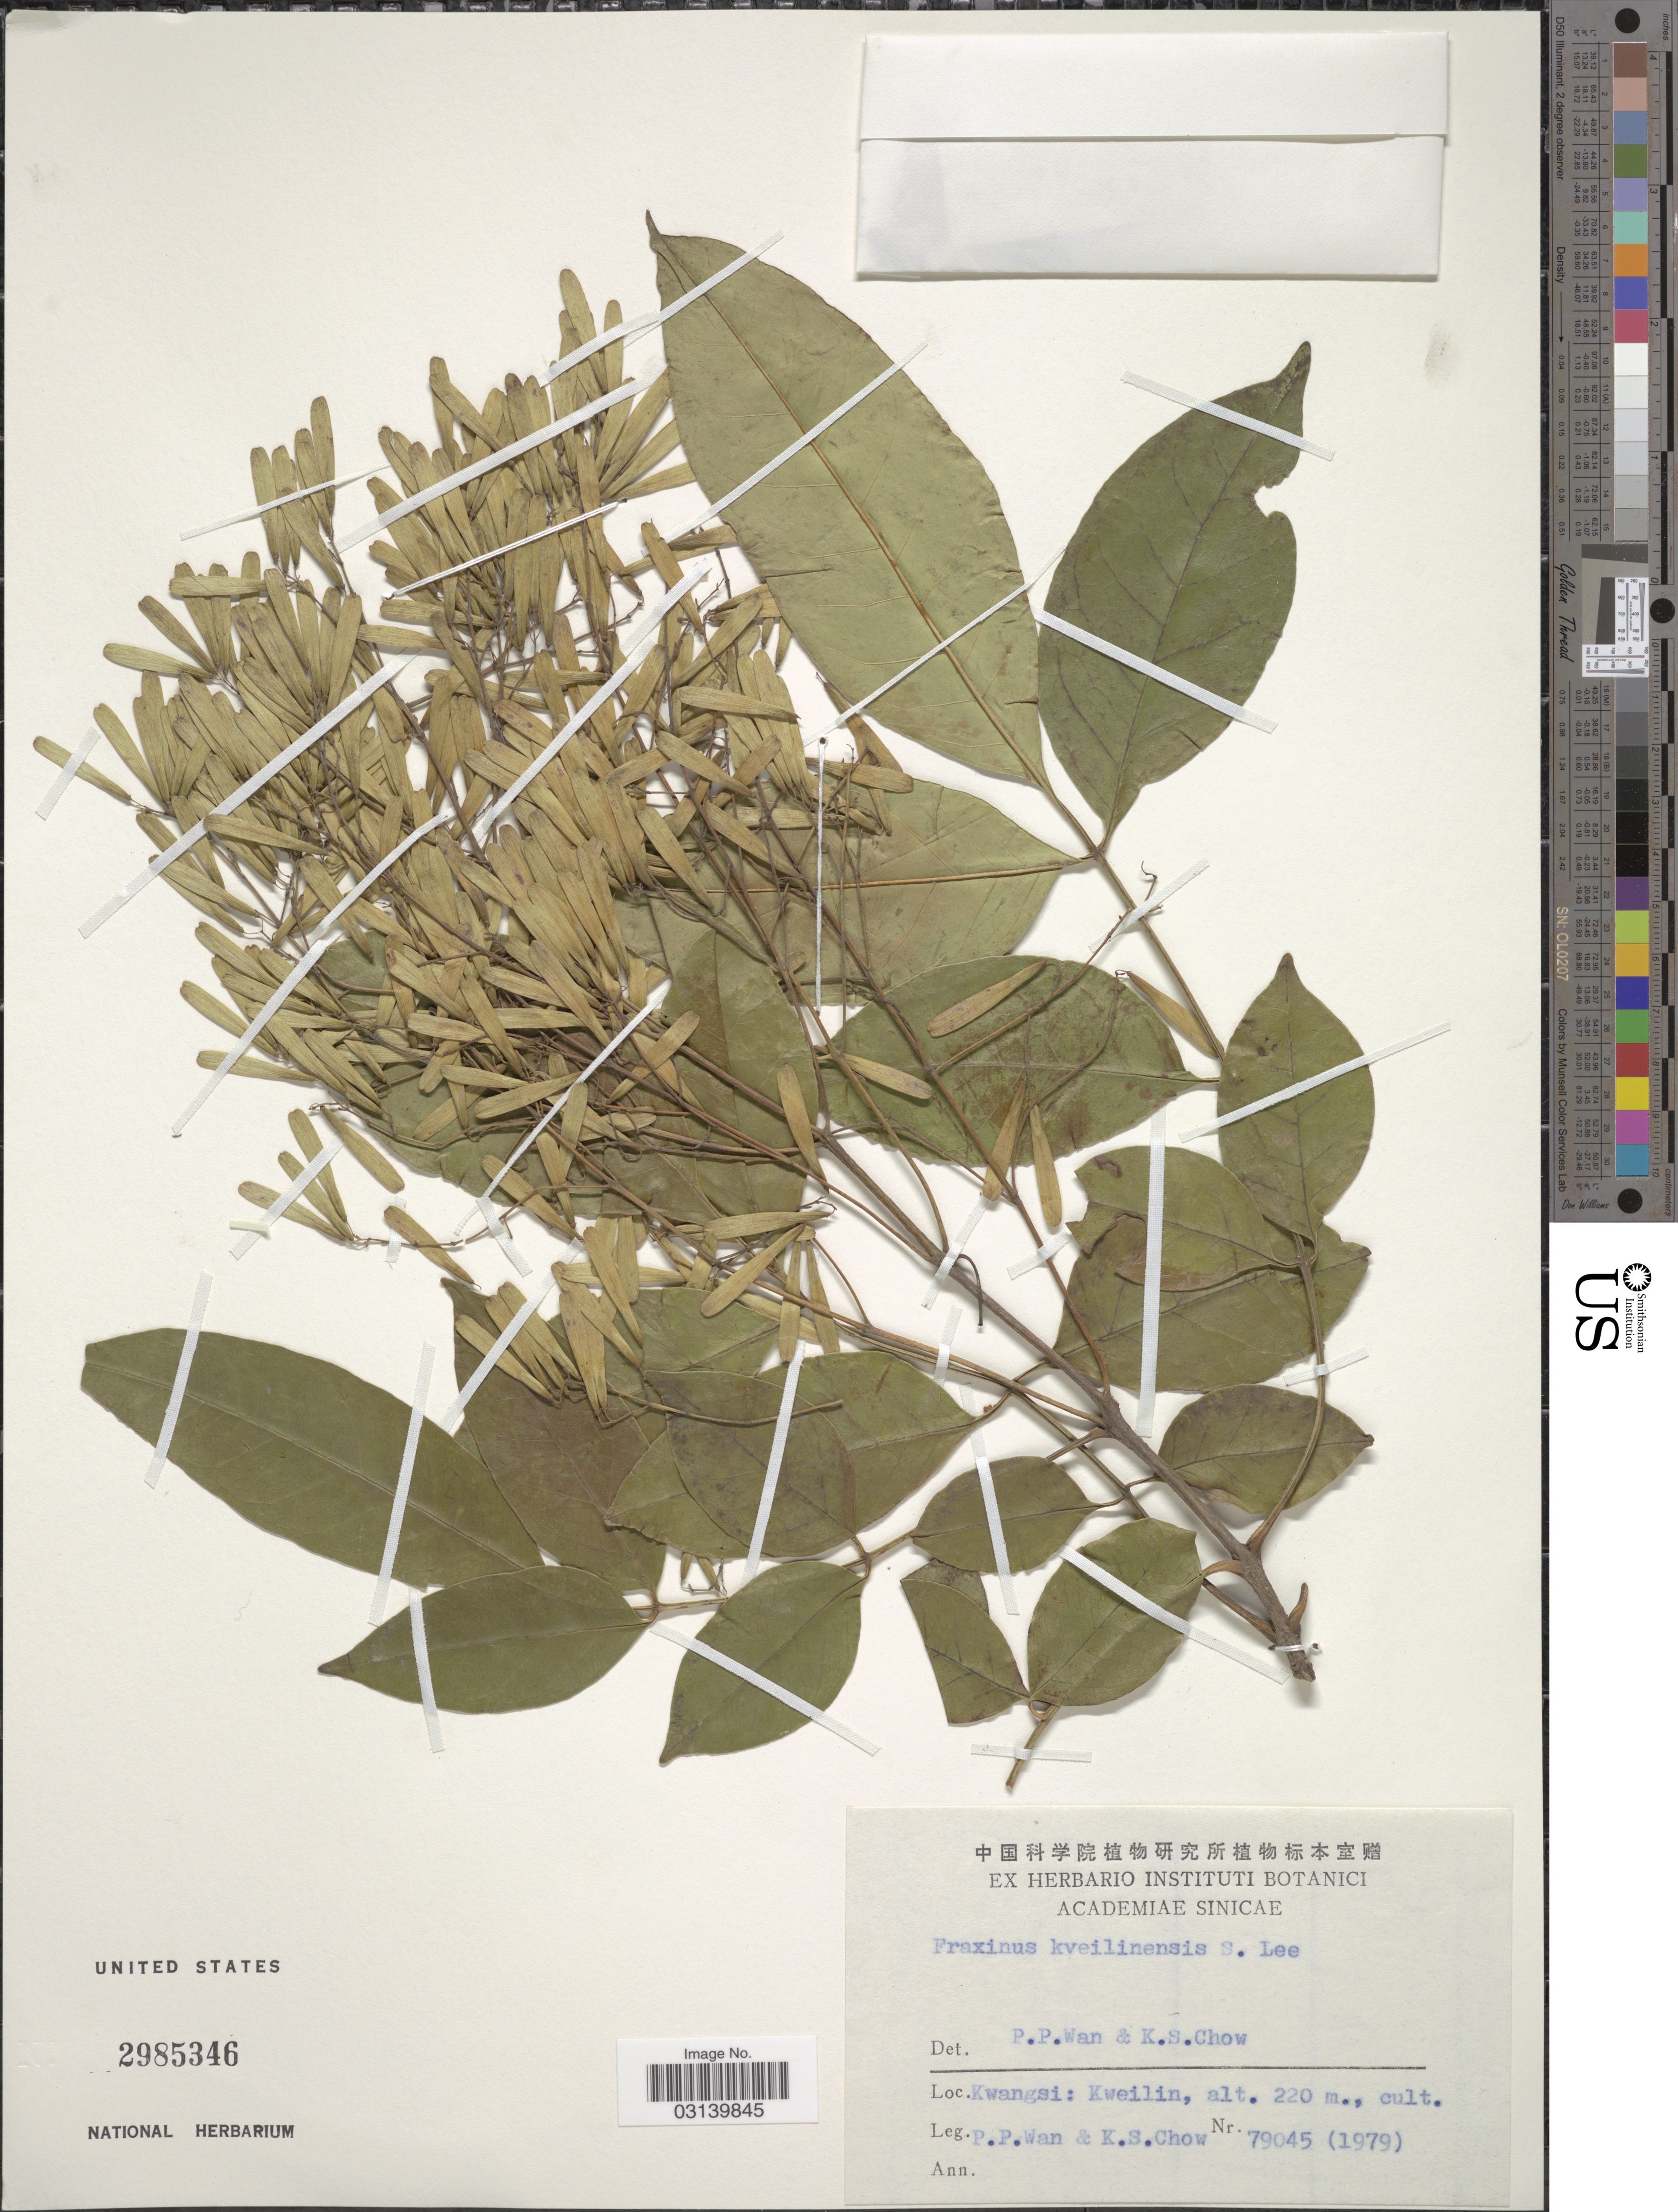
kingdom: Plantae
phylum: Tracheophyta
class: Magnoliopsida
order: Lamiales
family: Oleaceae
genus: Fraxinus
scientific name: Fraxinus kveilinensis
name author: S. Lee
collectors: P. Wan & K. S. Chow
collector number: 79045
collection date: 1979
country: China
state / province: Guangxi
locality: Kwangsi: Kweilin.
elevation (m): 220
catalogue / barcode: US 2985346